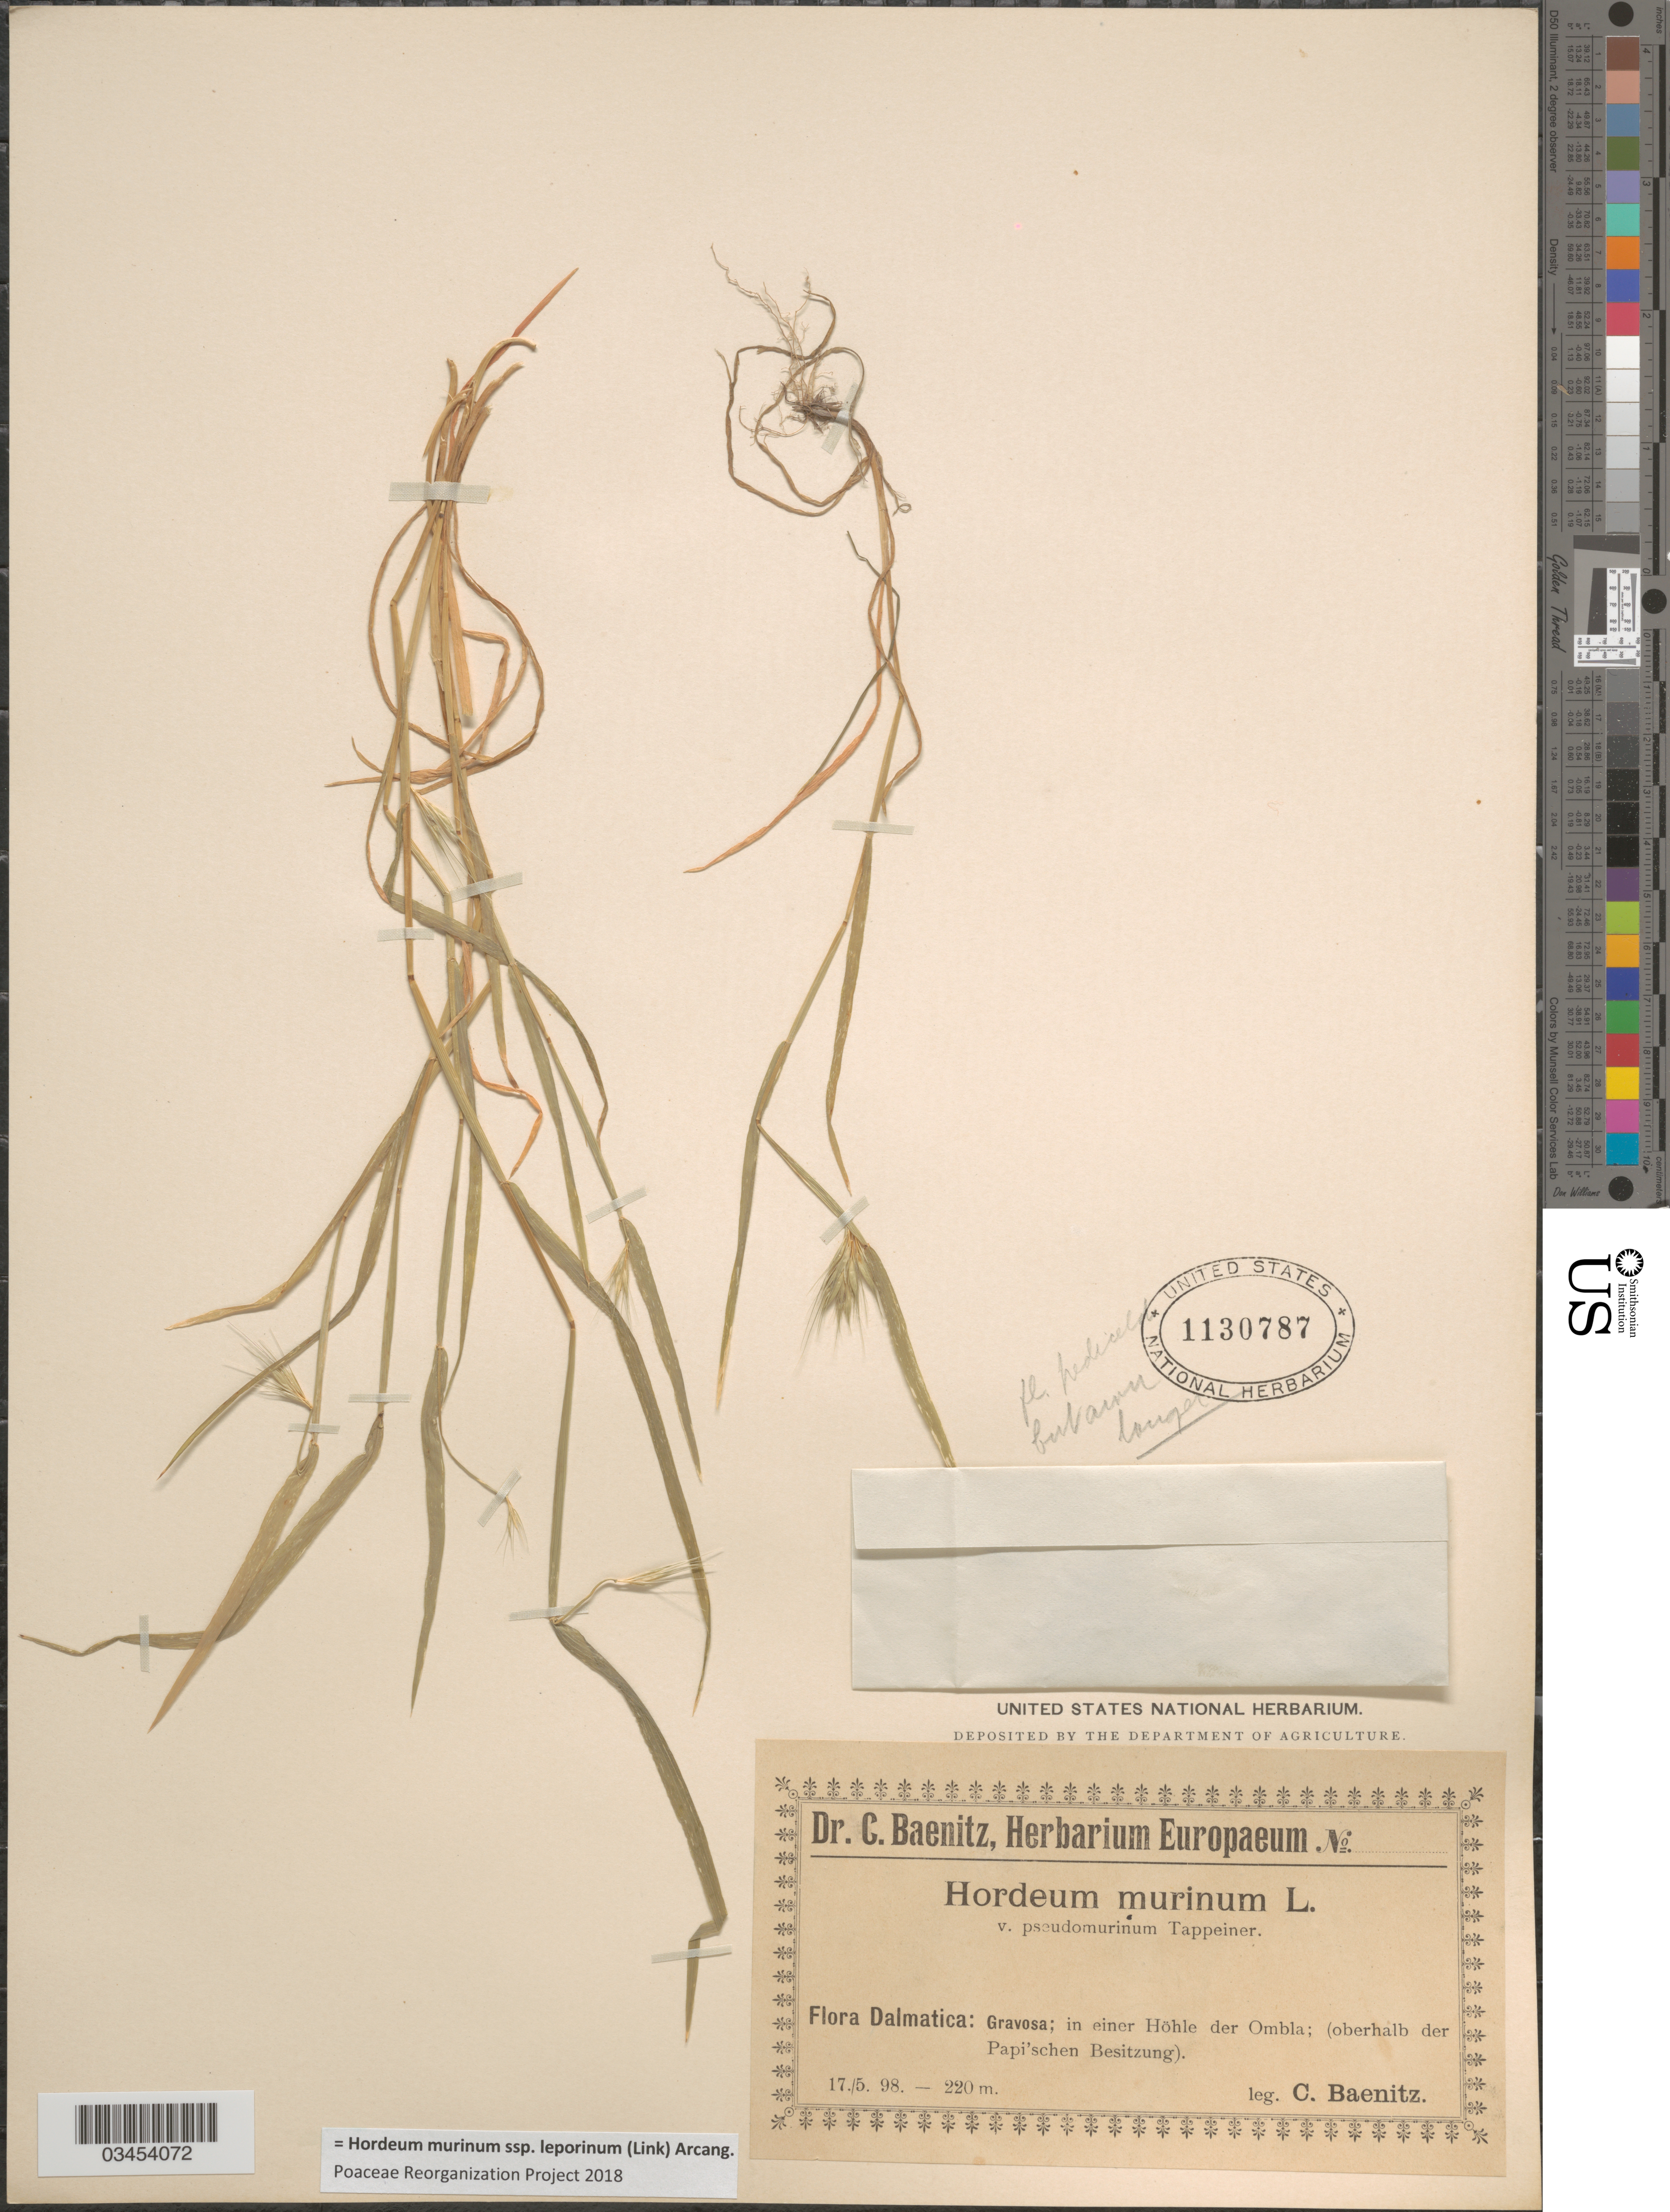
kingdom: Plantae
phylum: Tracheophyta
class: Liliopsida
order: Poales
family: Poaceae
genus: Hordeum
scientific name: Hordeum murinum subsp. leporinum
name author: (Link) Arcang.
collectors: C. G. Baenitz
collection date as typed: Transcribed d/m/y: 17/5/98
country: Croatia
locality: Dalmatica: Gravosa; in einer Höhle der Ombla; (oberhalb der Papi'schen Besitzung).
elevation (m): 220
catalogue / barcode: US 1130787